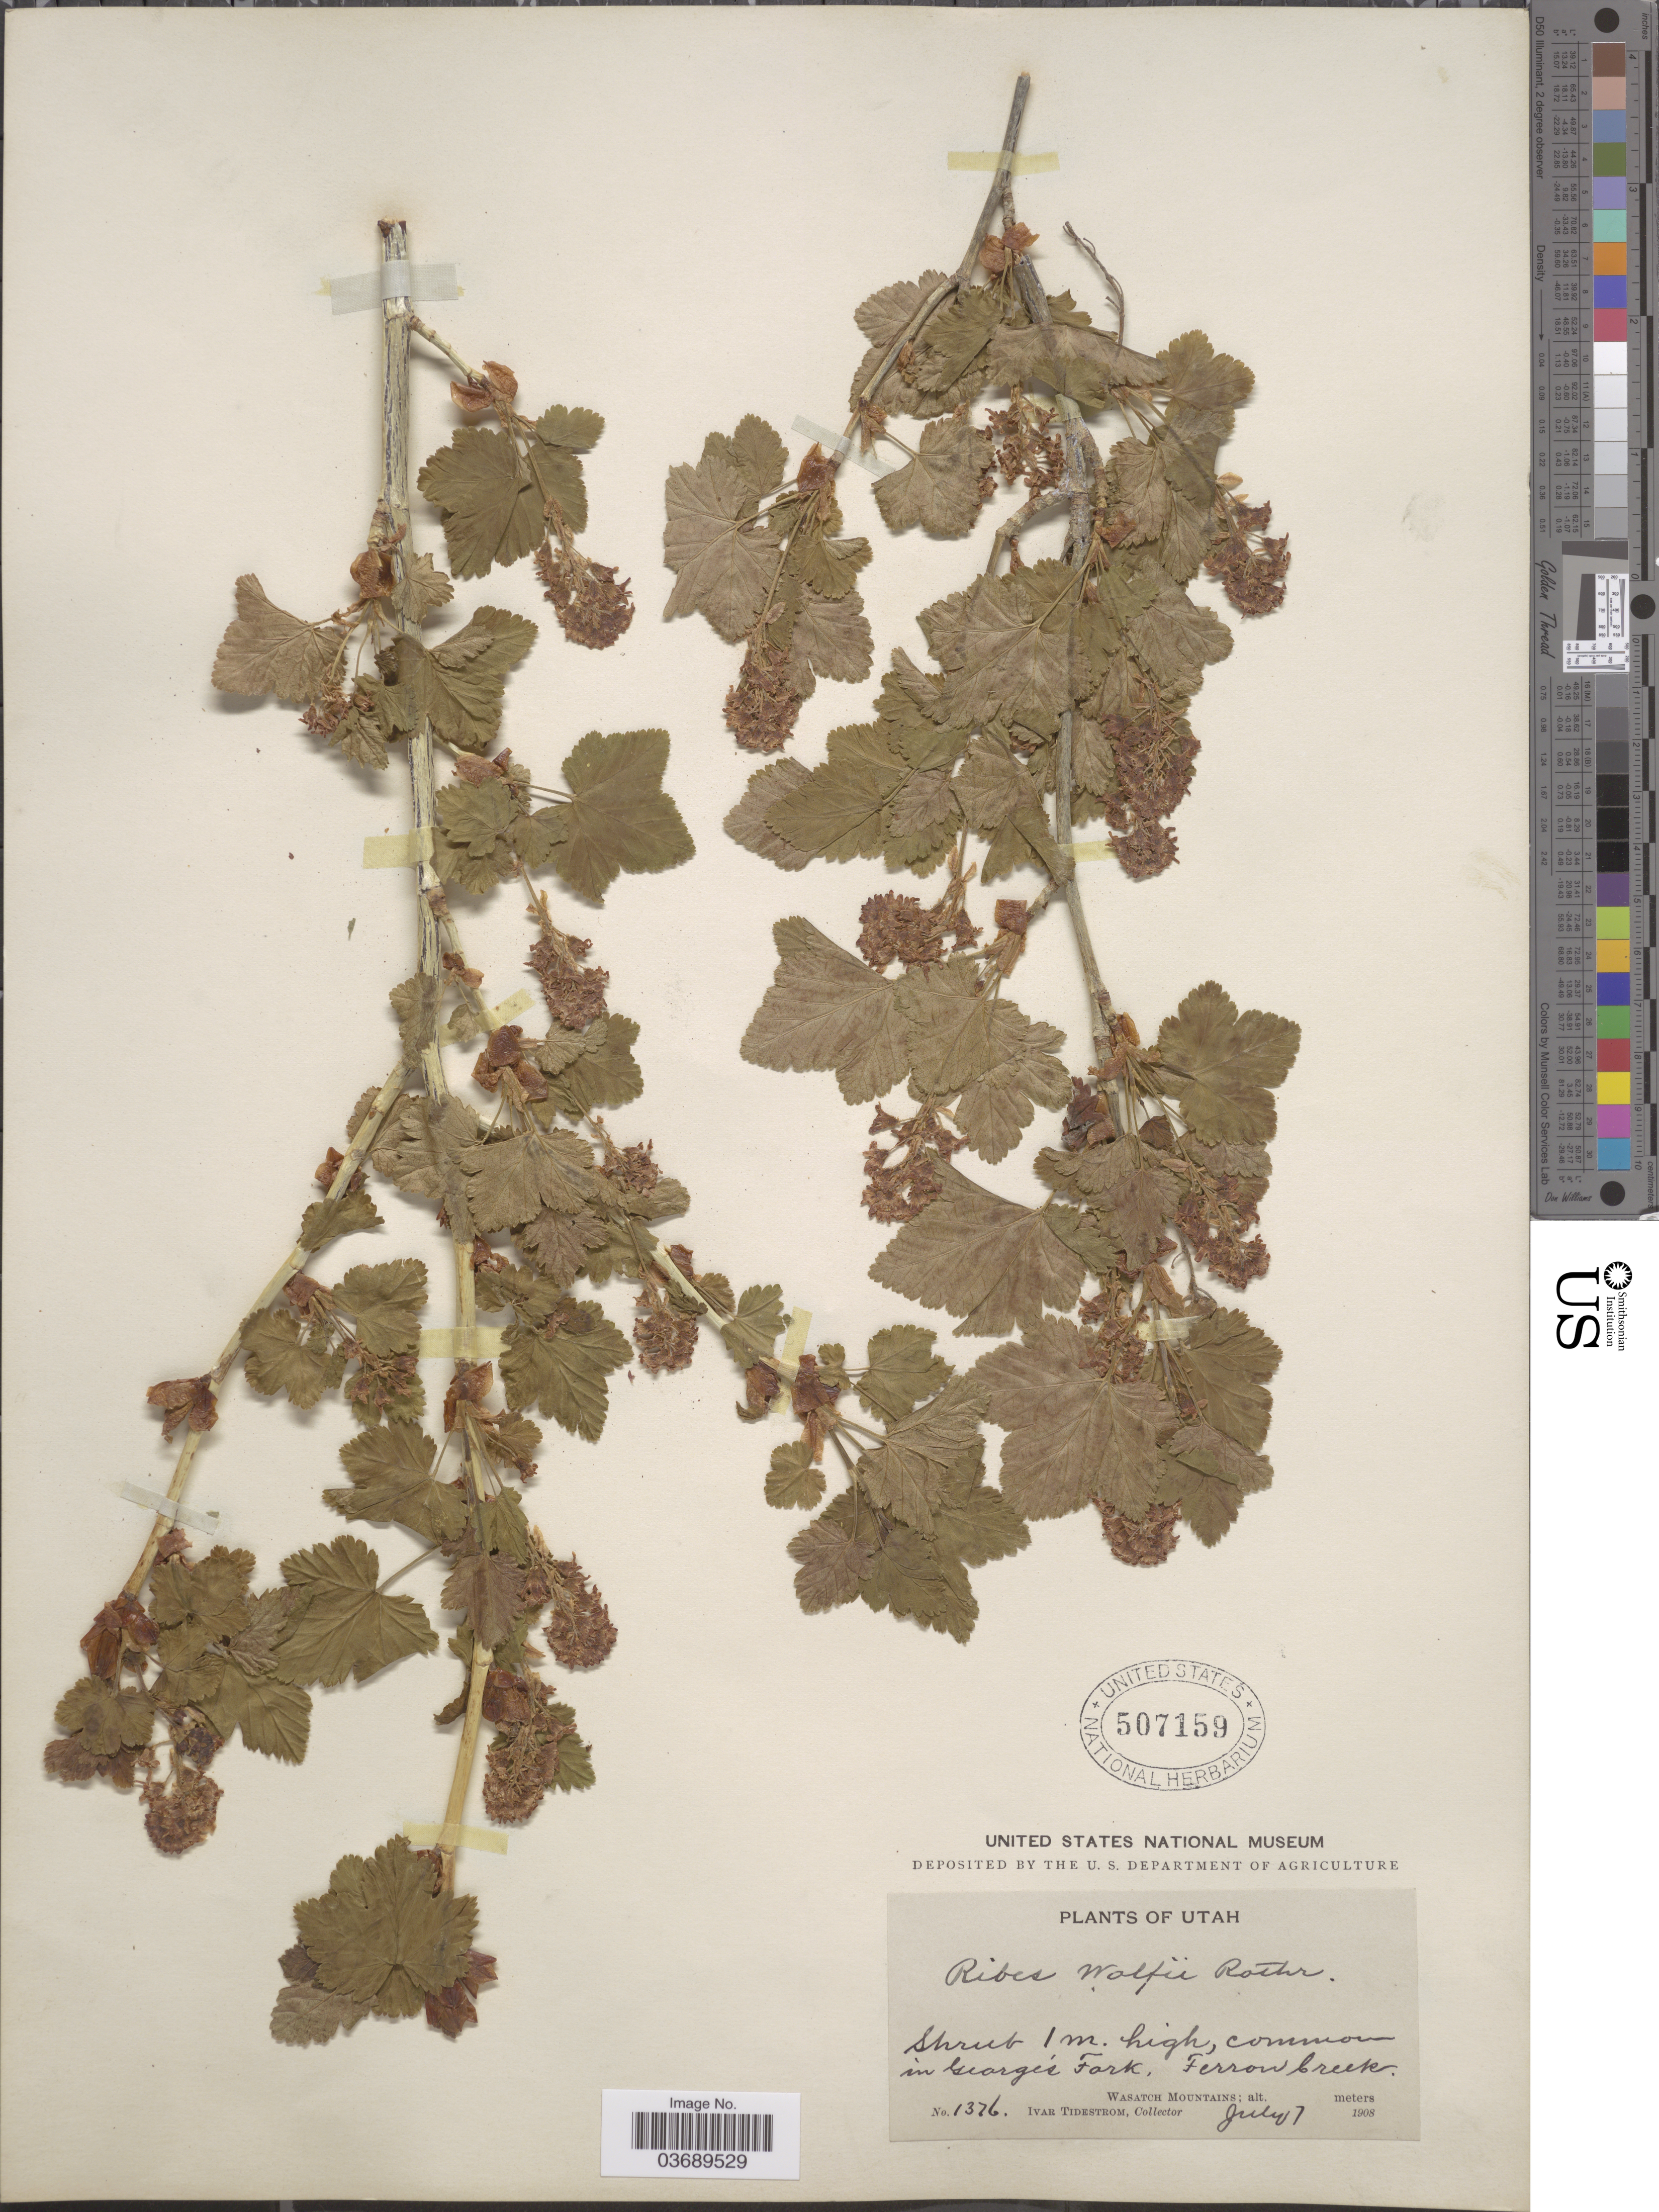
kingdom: Plantae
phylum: Tracheophyta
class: Magnoliopsida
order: Saxifragales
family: Grossulariaceae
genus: Ribes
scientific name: Ribes wolfii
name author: Rothr.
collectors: I. F. Tidestrom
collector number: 1376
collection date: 1908-07-07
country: United States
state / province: Utah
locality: In George's Fork, Ferron Creek. Wasatch Mountains.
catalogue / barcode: US 507159